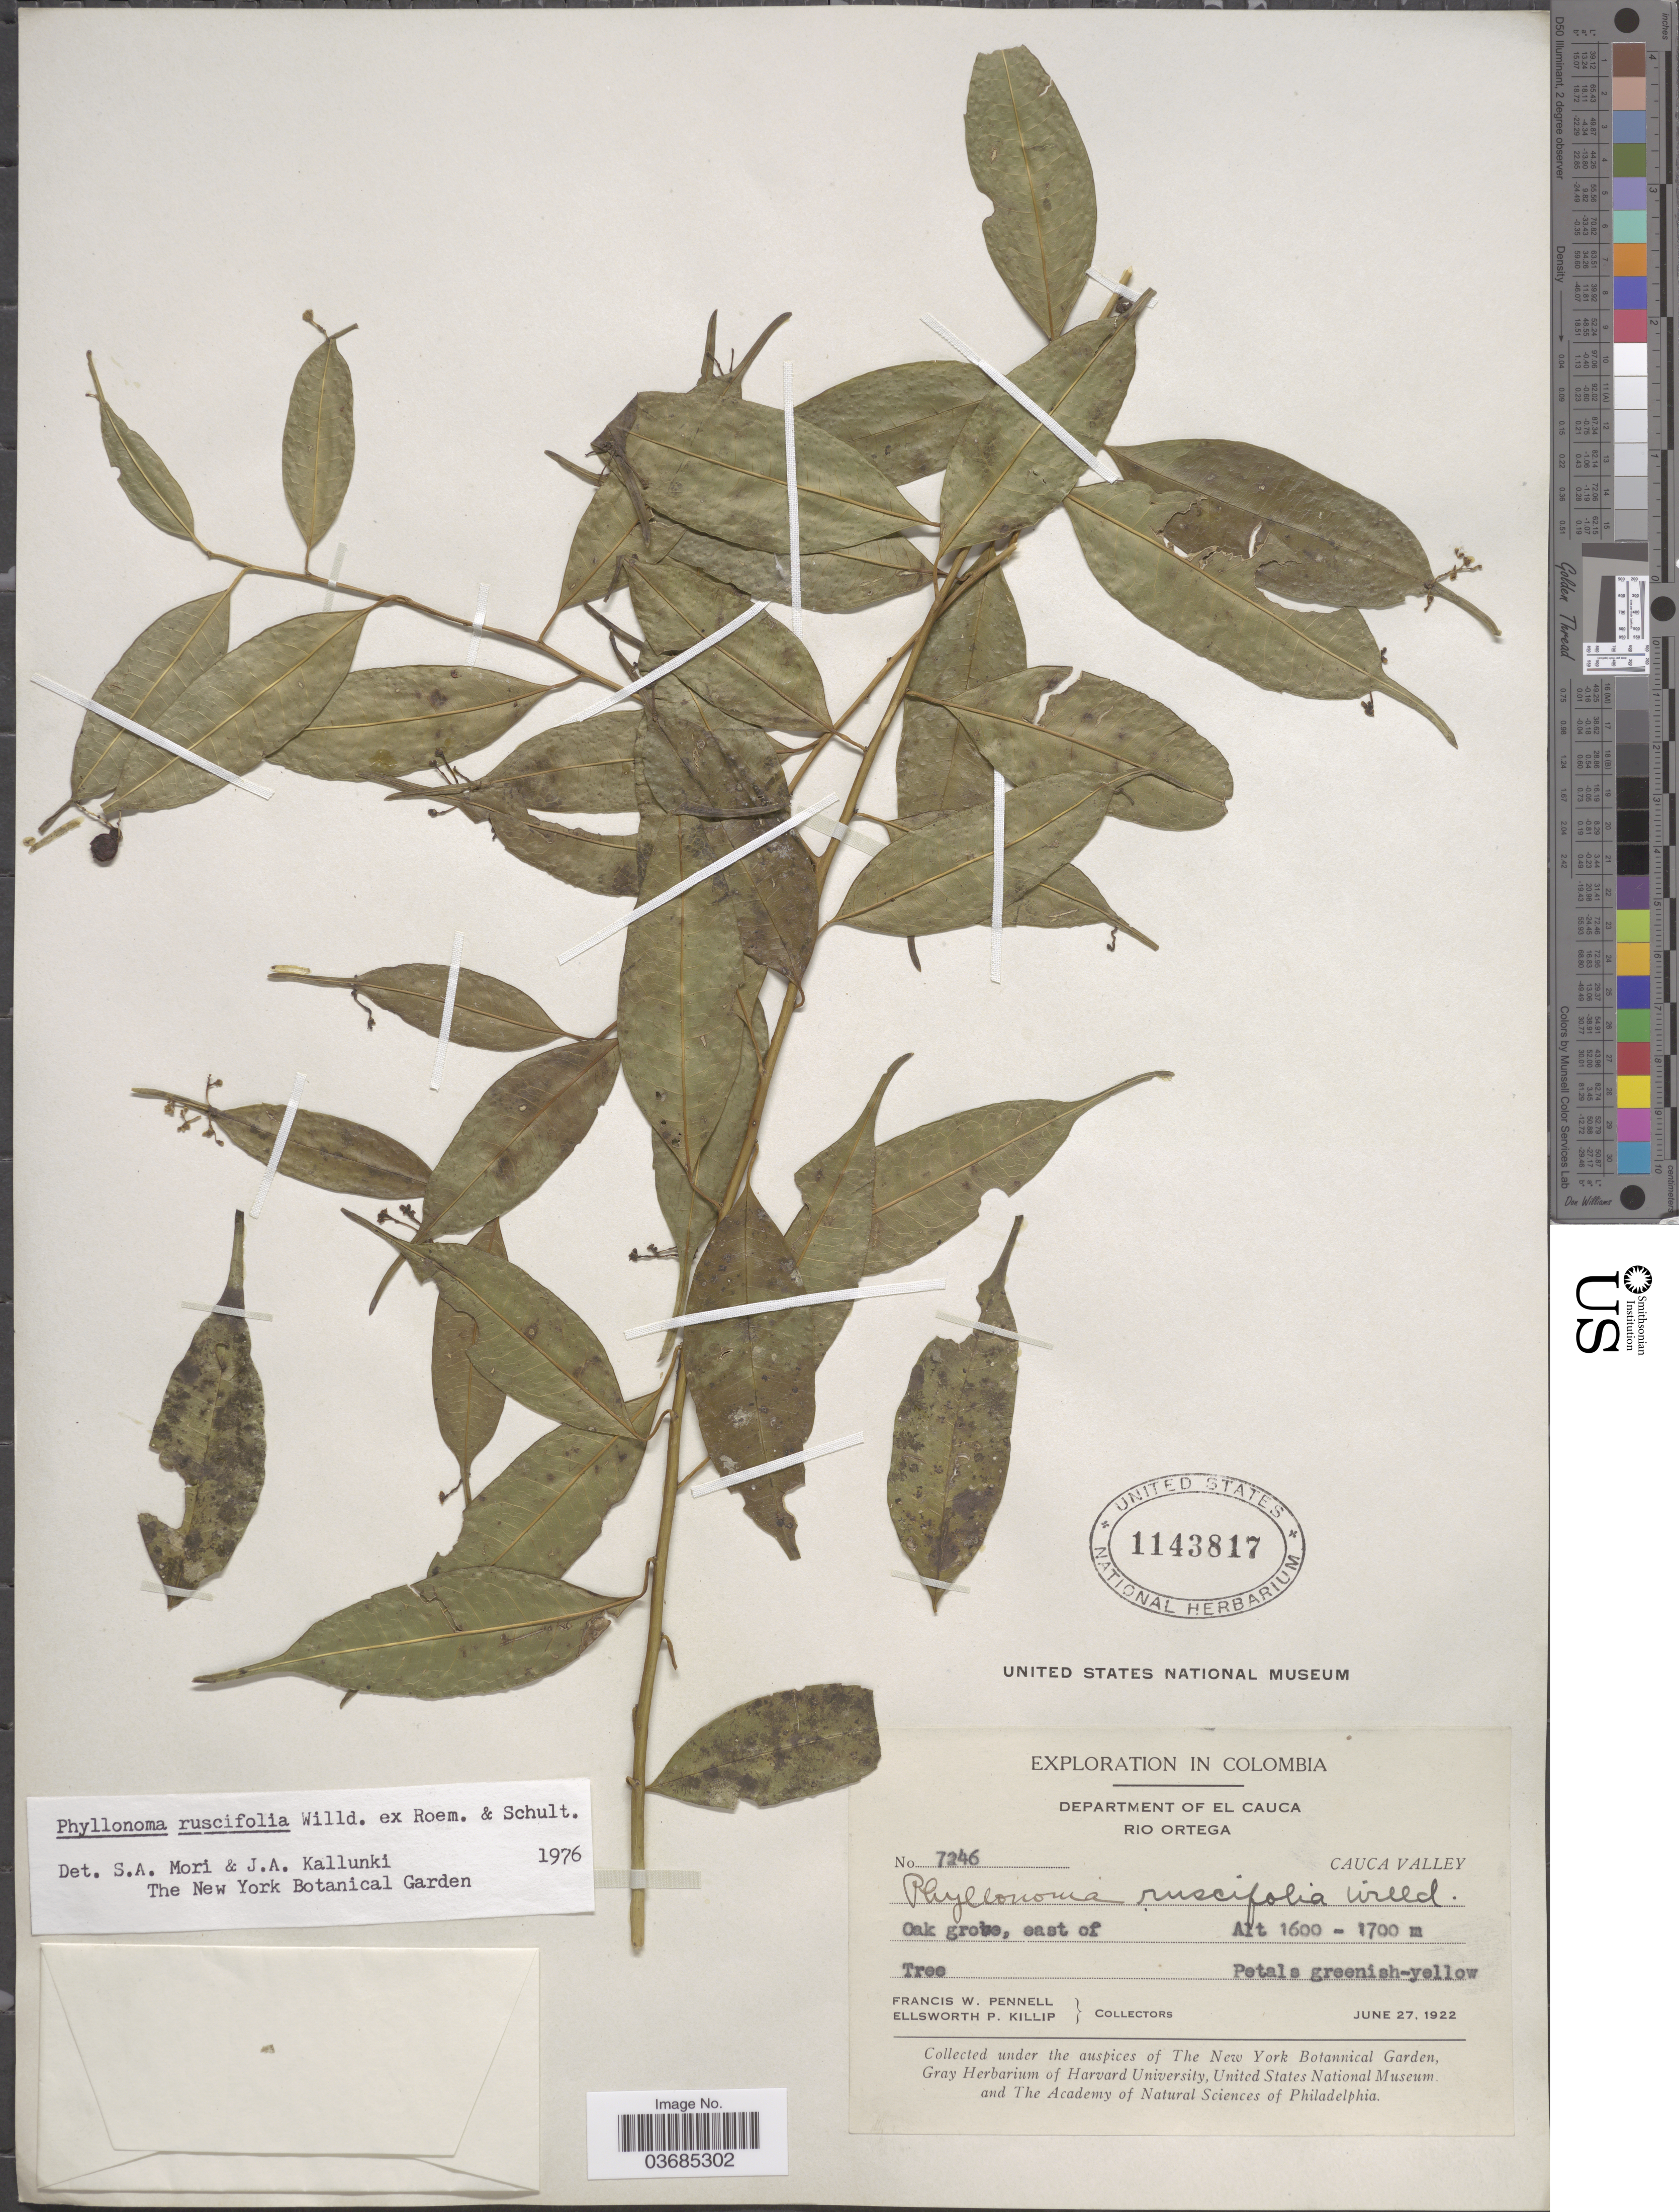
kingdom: Plantae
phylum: Tracheophyta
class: Magnoliopsida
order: Aquifoliales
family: Phyllonomaceae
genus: Phyllonoma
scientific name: Phyllonoma ruscifolia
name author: Willd. ex Schult.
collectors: F. W. Pennell & E. P. Killip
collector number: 7246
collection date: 1922-06-27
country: Colombia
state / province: Cauca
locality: Exploration in Colombia. Department of El Cauca. Rio Ortega. Cauca Valley. Oak grove, east of Tree [unsure placement].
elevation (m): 1600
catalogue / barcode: US 1143817